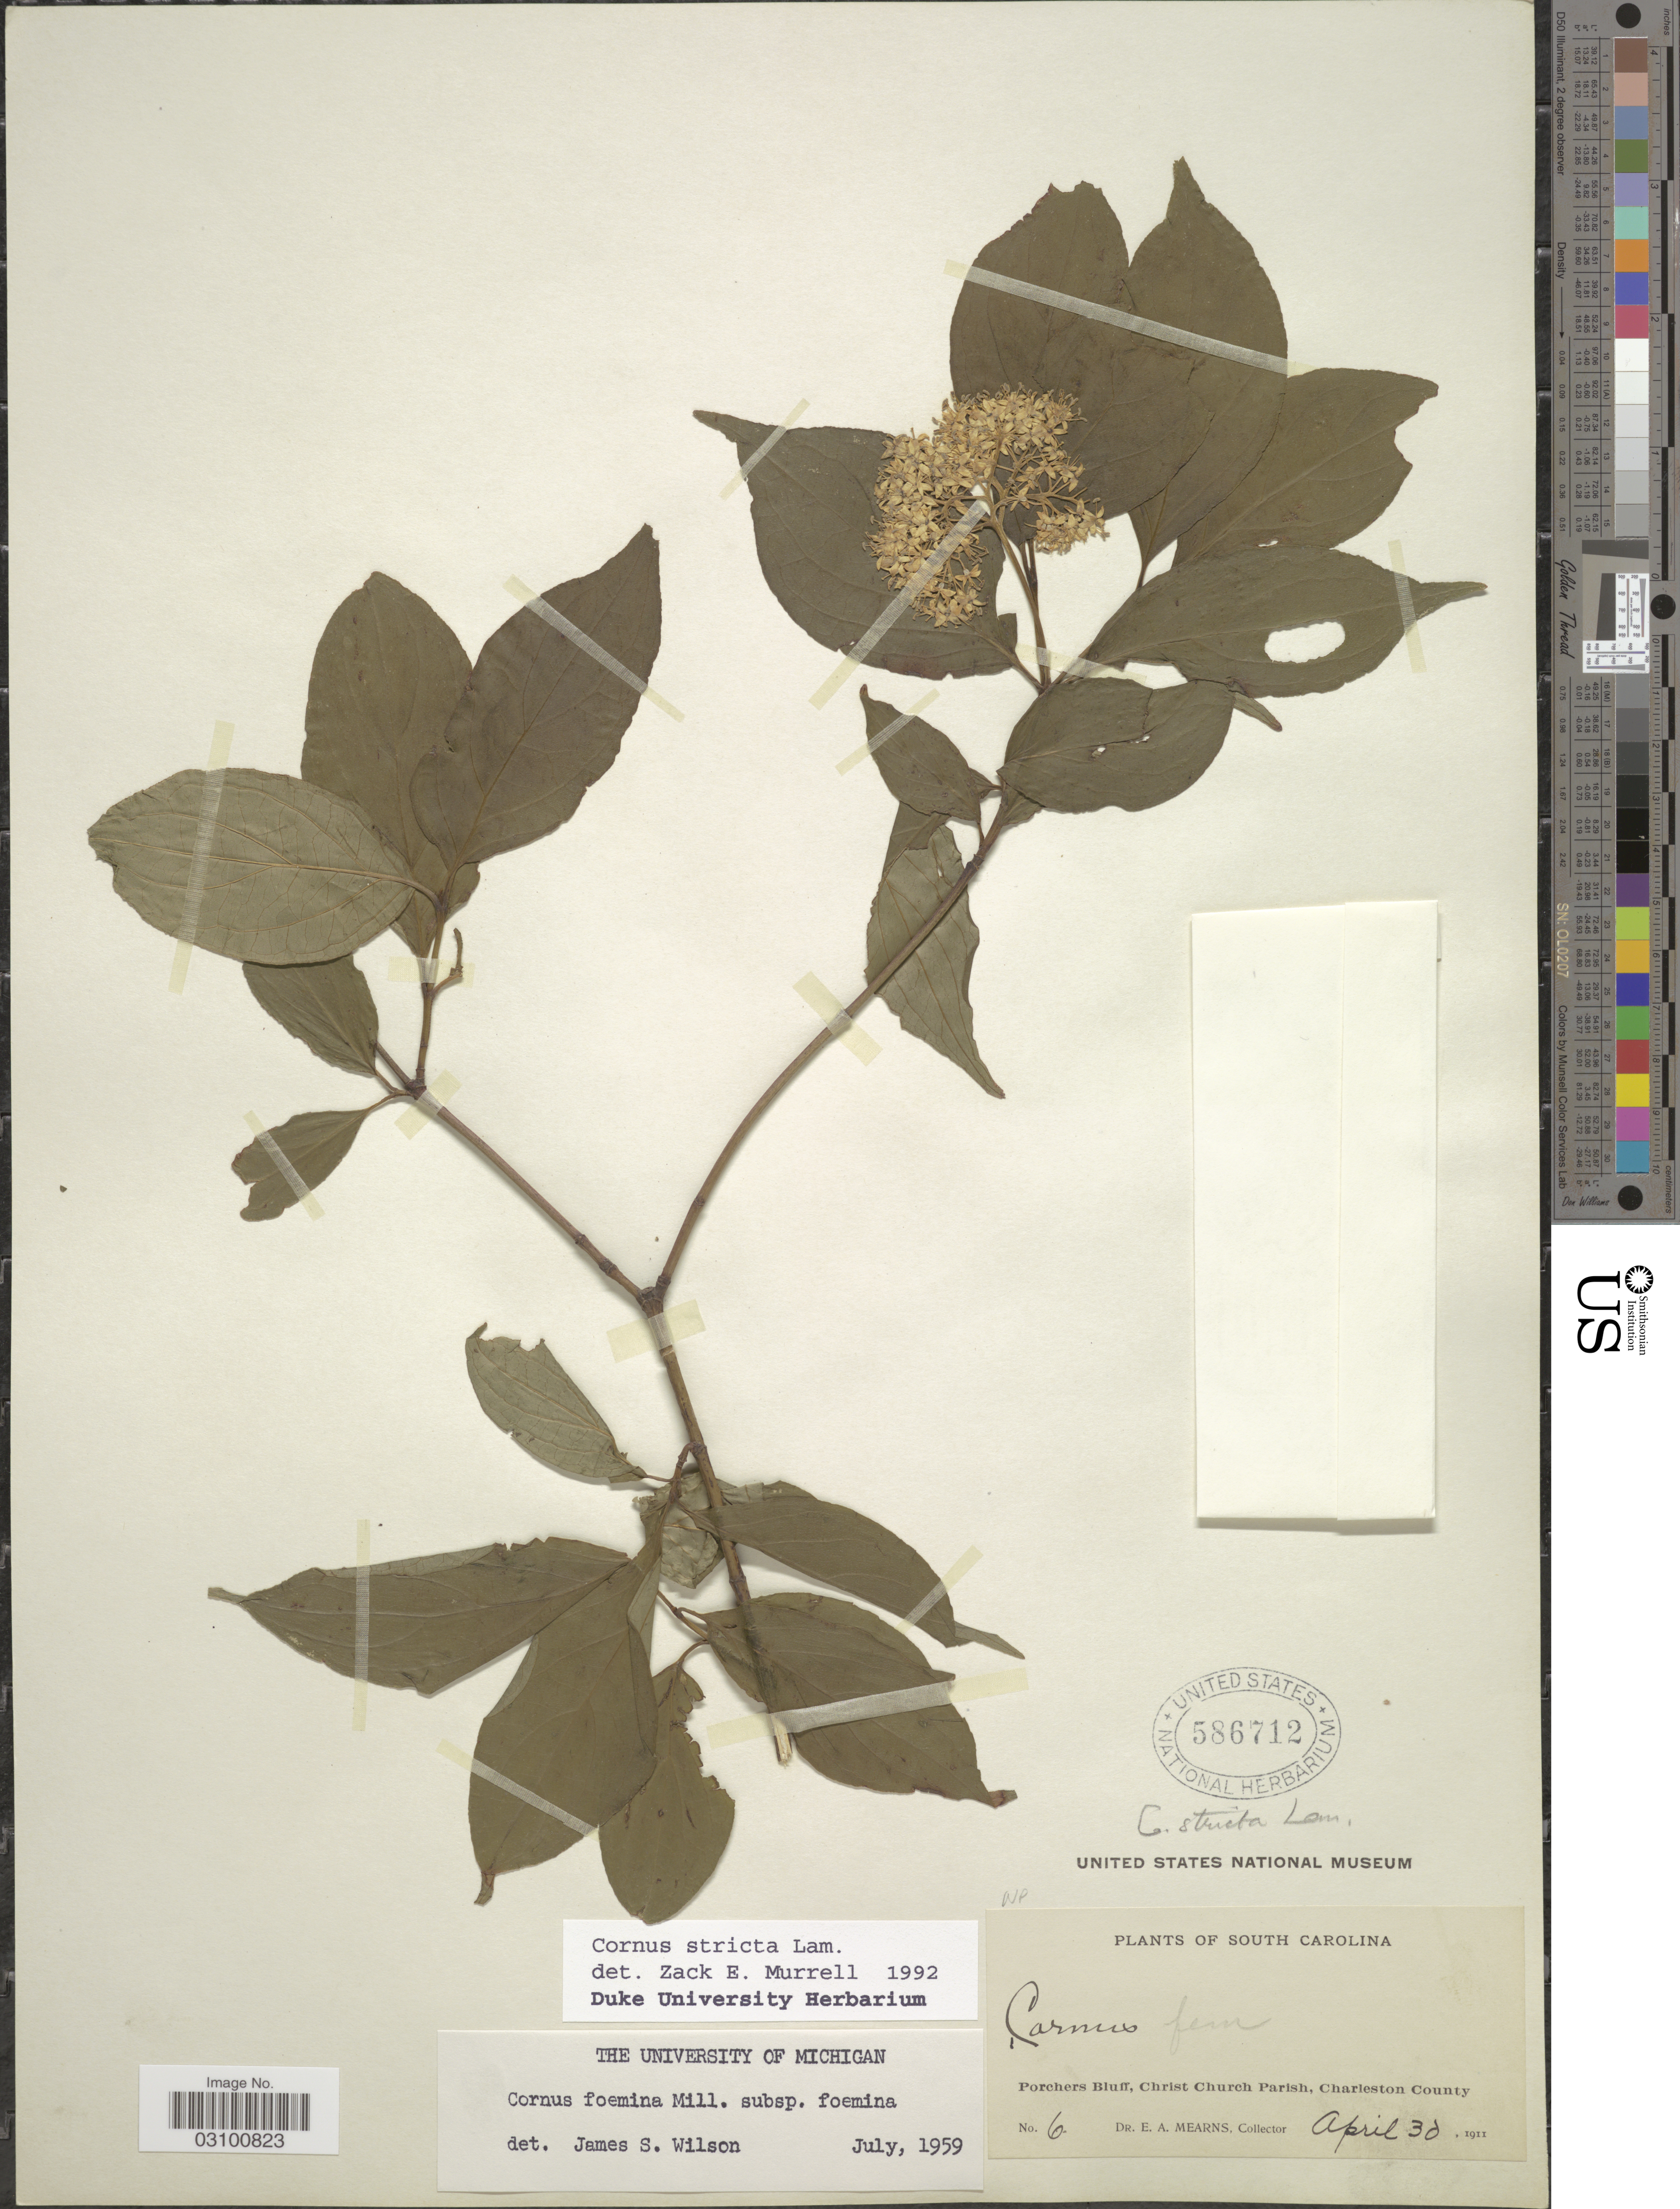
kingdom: Plantae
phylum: Tracheophyta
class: Magnoliopsida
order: Cornales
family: Cornaceae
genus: Cornus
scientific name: Cornus stricta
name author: Lam.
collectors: E. A. Mearns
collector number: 6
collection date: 1911-04-30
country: United States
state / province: South Carolina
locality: Porchers Bluff, Chirst Church Parish, Charleston County.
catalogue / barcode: US 586712